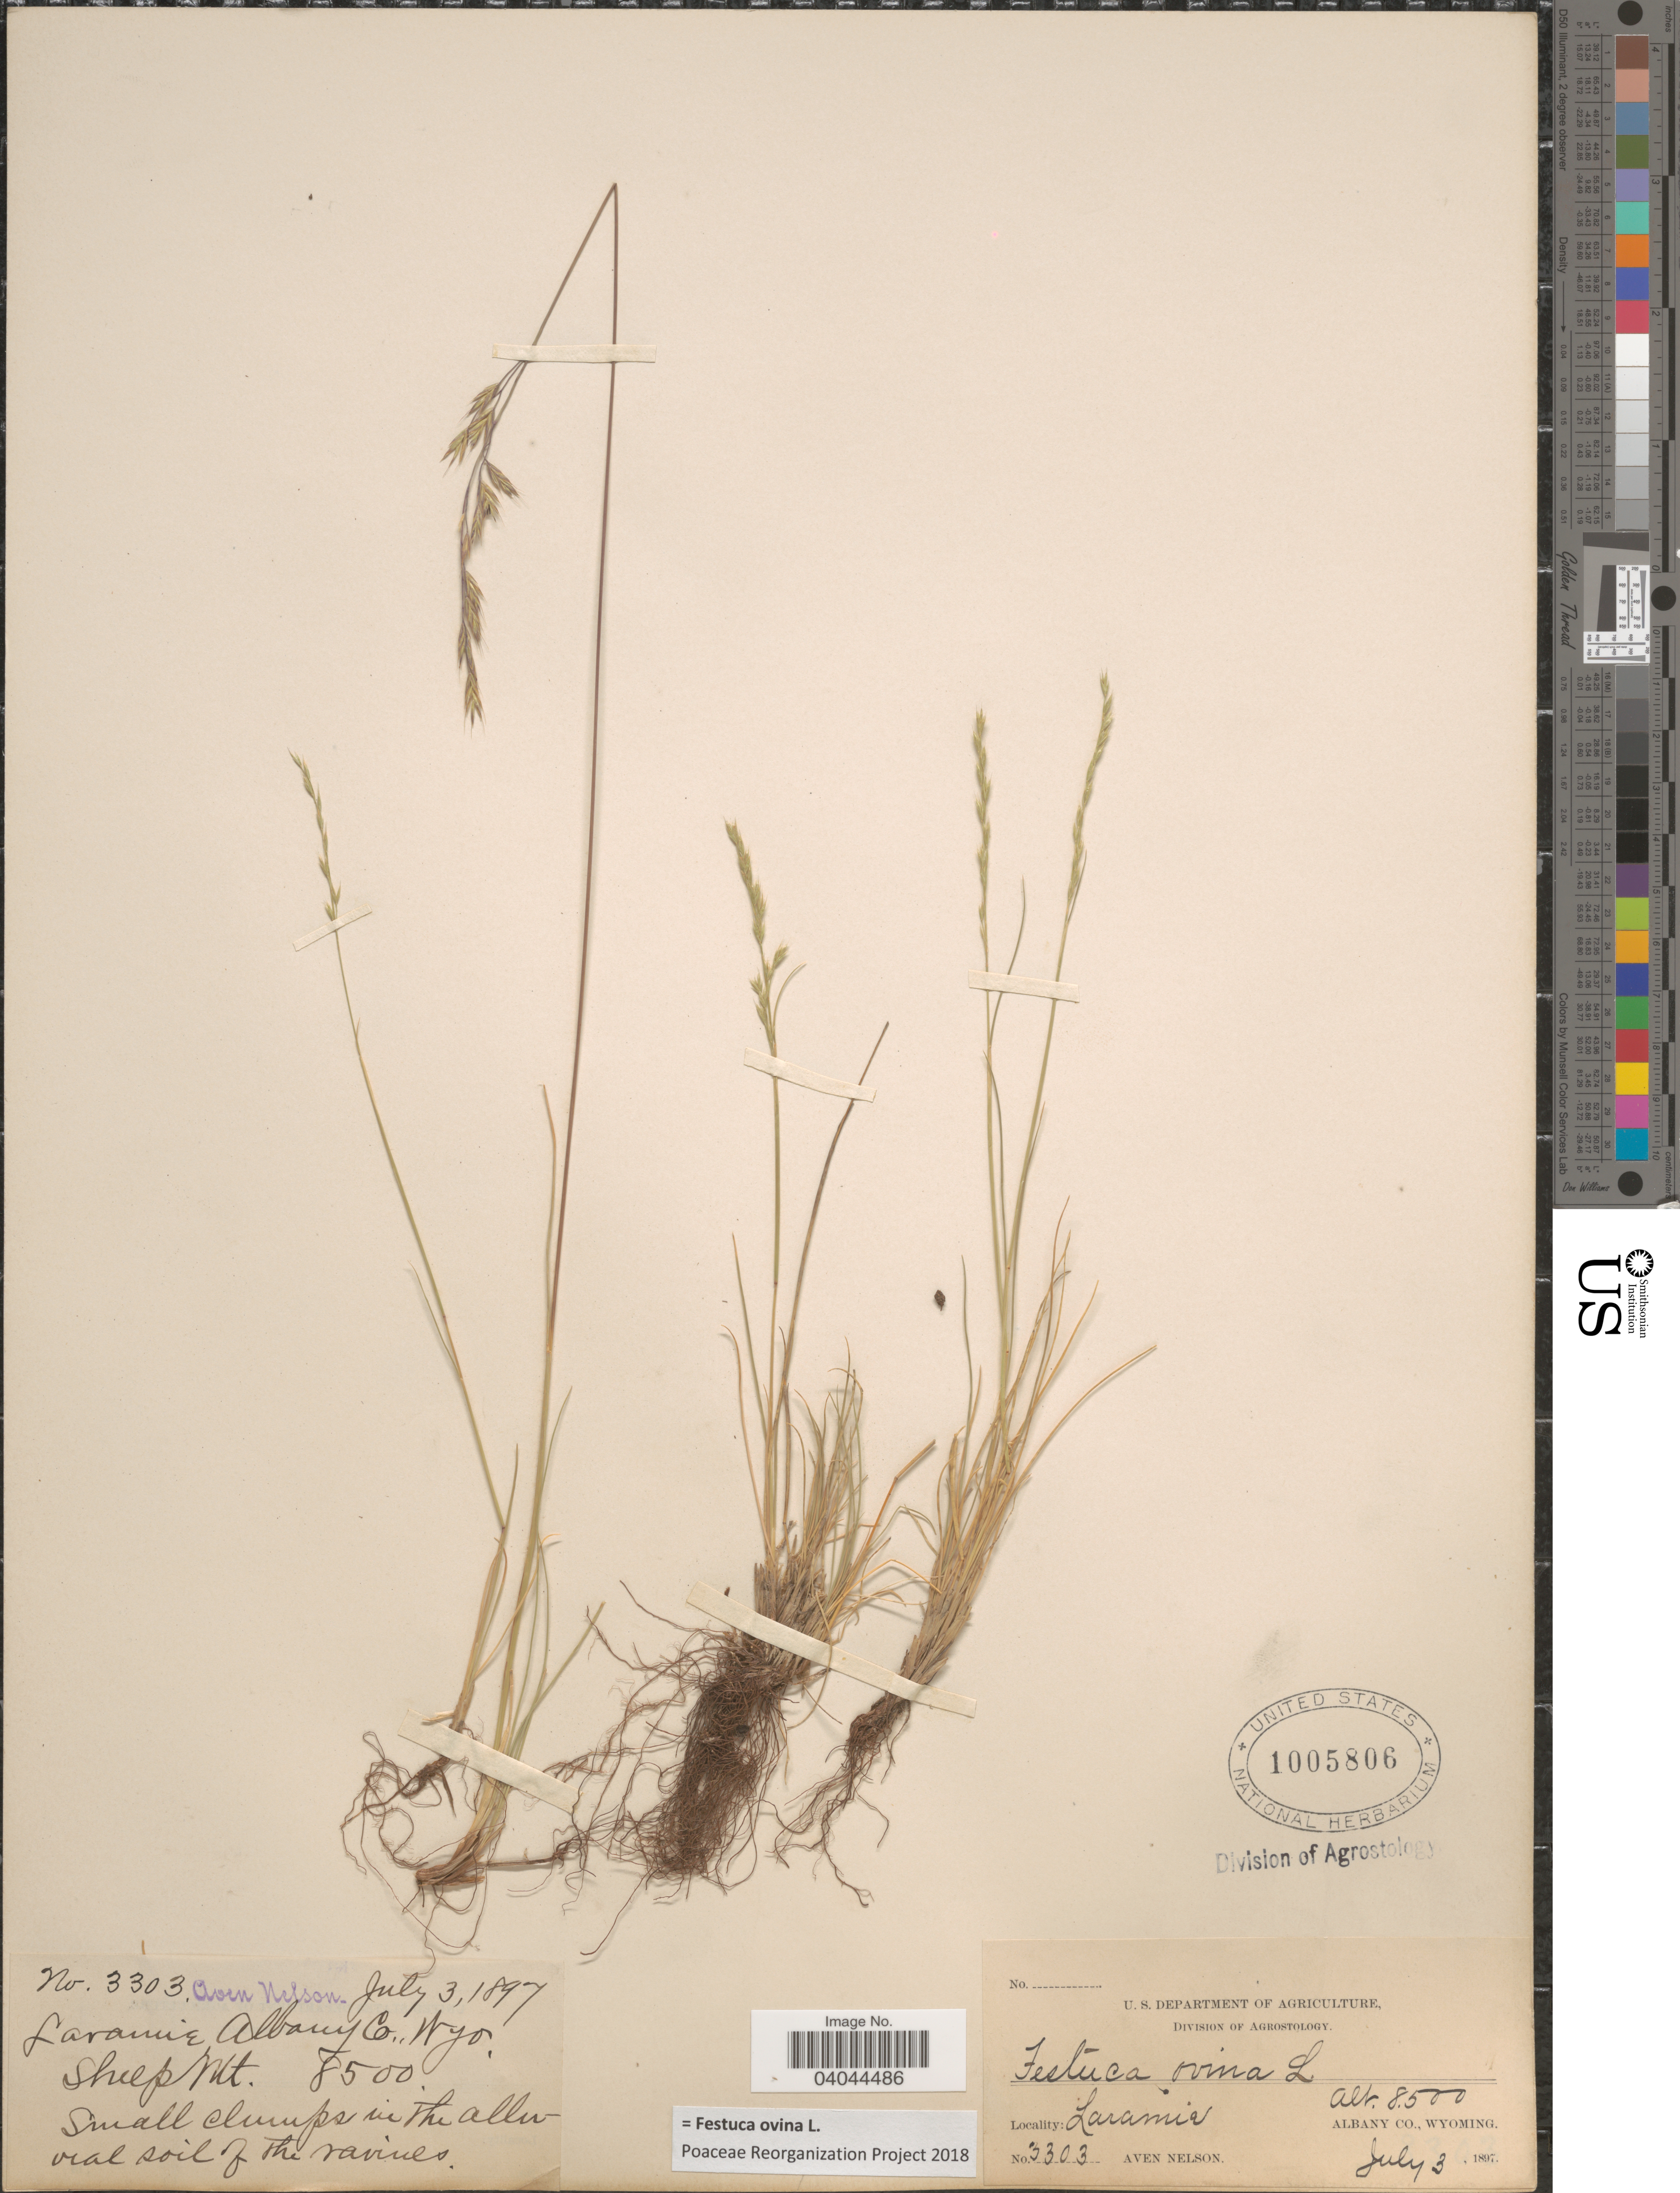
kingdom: Plantae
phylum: Tracheophyta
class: Liliopsida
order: Poales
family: Poaceae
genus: Festuca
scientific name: Festuca ovina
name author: L.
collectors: A. Nelson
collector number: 3303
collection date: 1897-07-03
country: United States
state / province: Wyoming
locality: Laramie, Albany Co. Sheep Mt.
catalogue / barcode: US 1005806